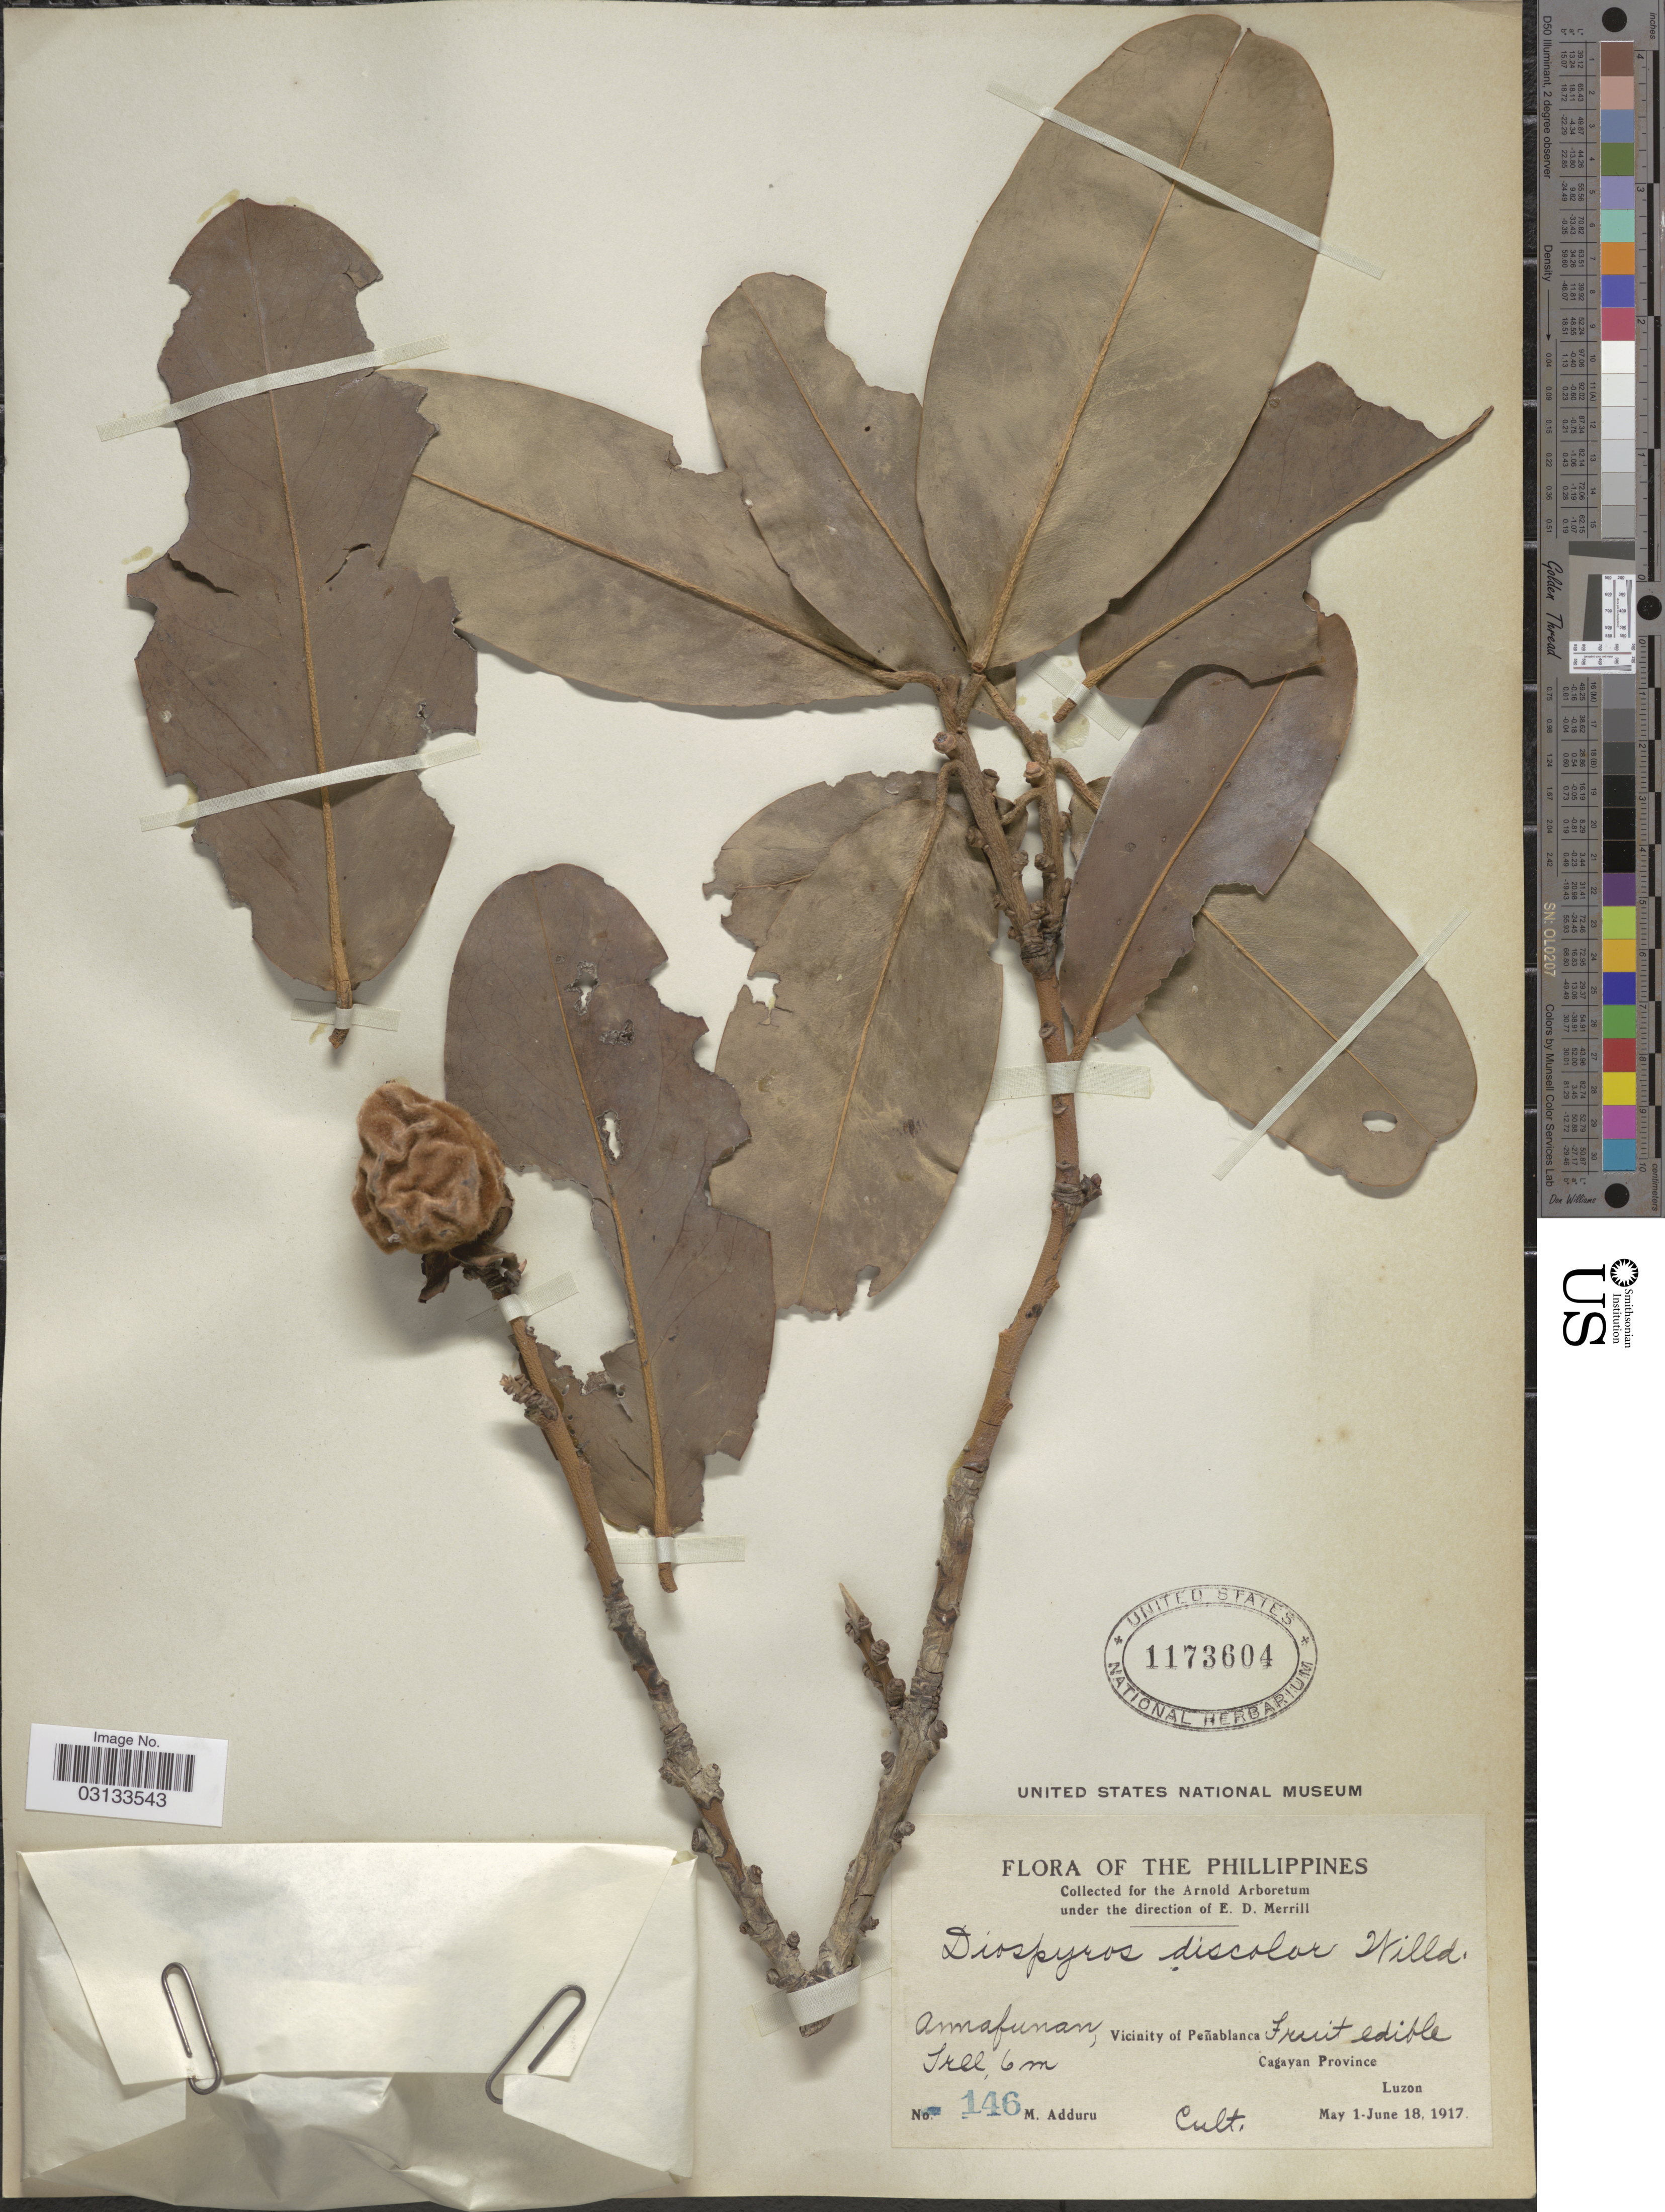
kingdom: Plantae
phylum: Tracheophyta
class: Magnoliopsida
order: Ericales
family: Ebenaceae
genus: Diospyros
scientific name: Diospyros discolor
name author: Willd.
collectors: M. Adduru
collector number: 146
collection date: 1917-05-01/1917-06-18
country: Philippines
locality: Annafunan, Vicinity of Peñablanca, Cagayan Province, Luzon.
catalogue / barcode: US 1173604